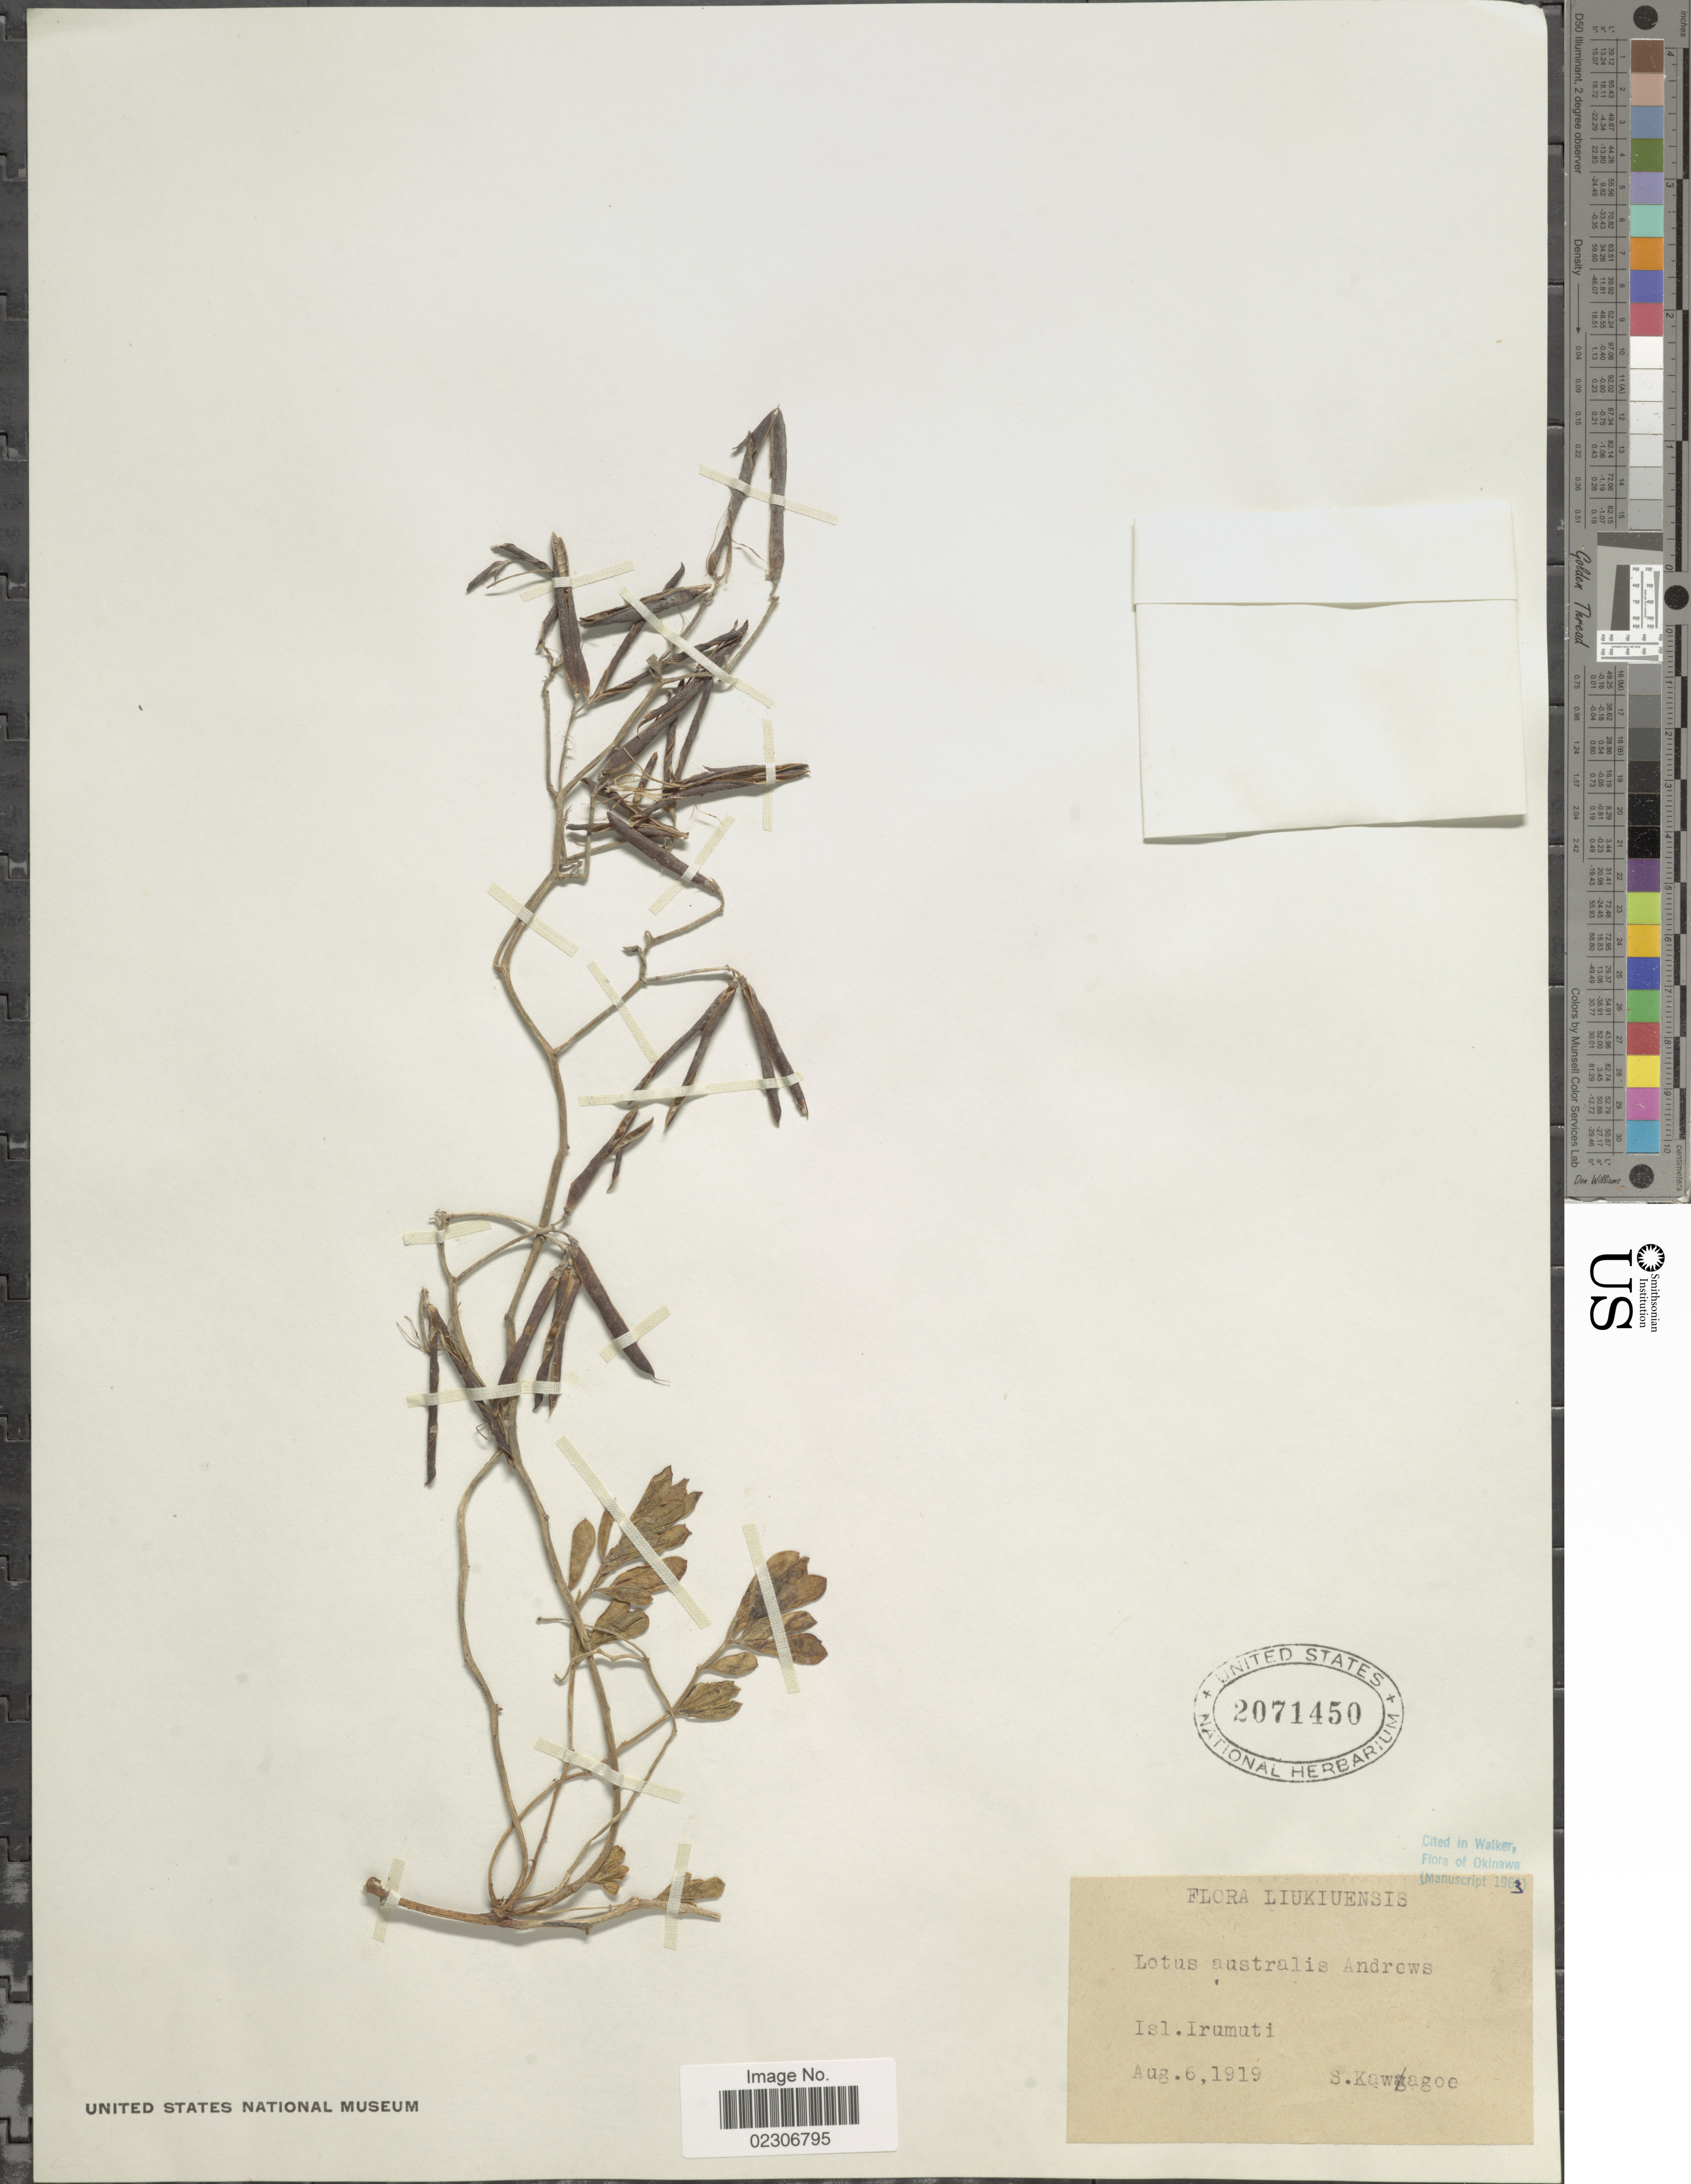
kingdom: Plantae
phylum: Tracheophyta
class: Magnoliopsida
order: Fabales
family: Fabaceae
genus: Lotus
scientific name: Lotus australis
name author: Andrews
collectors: S. Kawagoe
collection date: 1919-08-06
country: Japan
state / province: Okinawa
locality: Liukiuensis, Isl. Irumuti.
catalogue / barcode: US 2071450